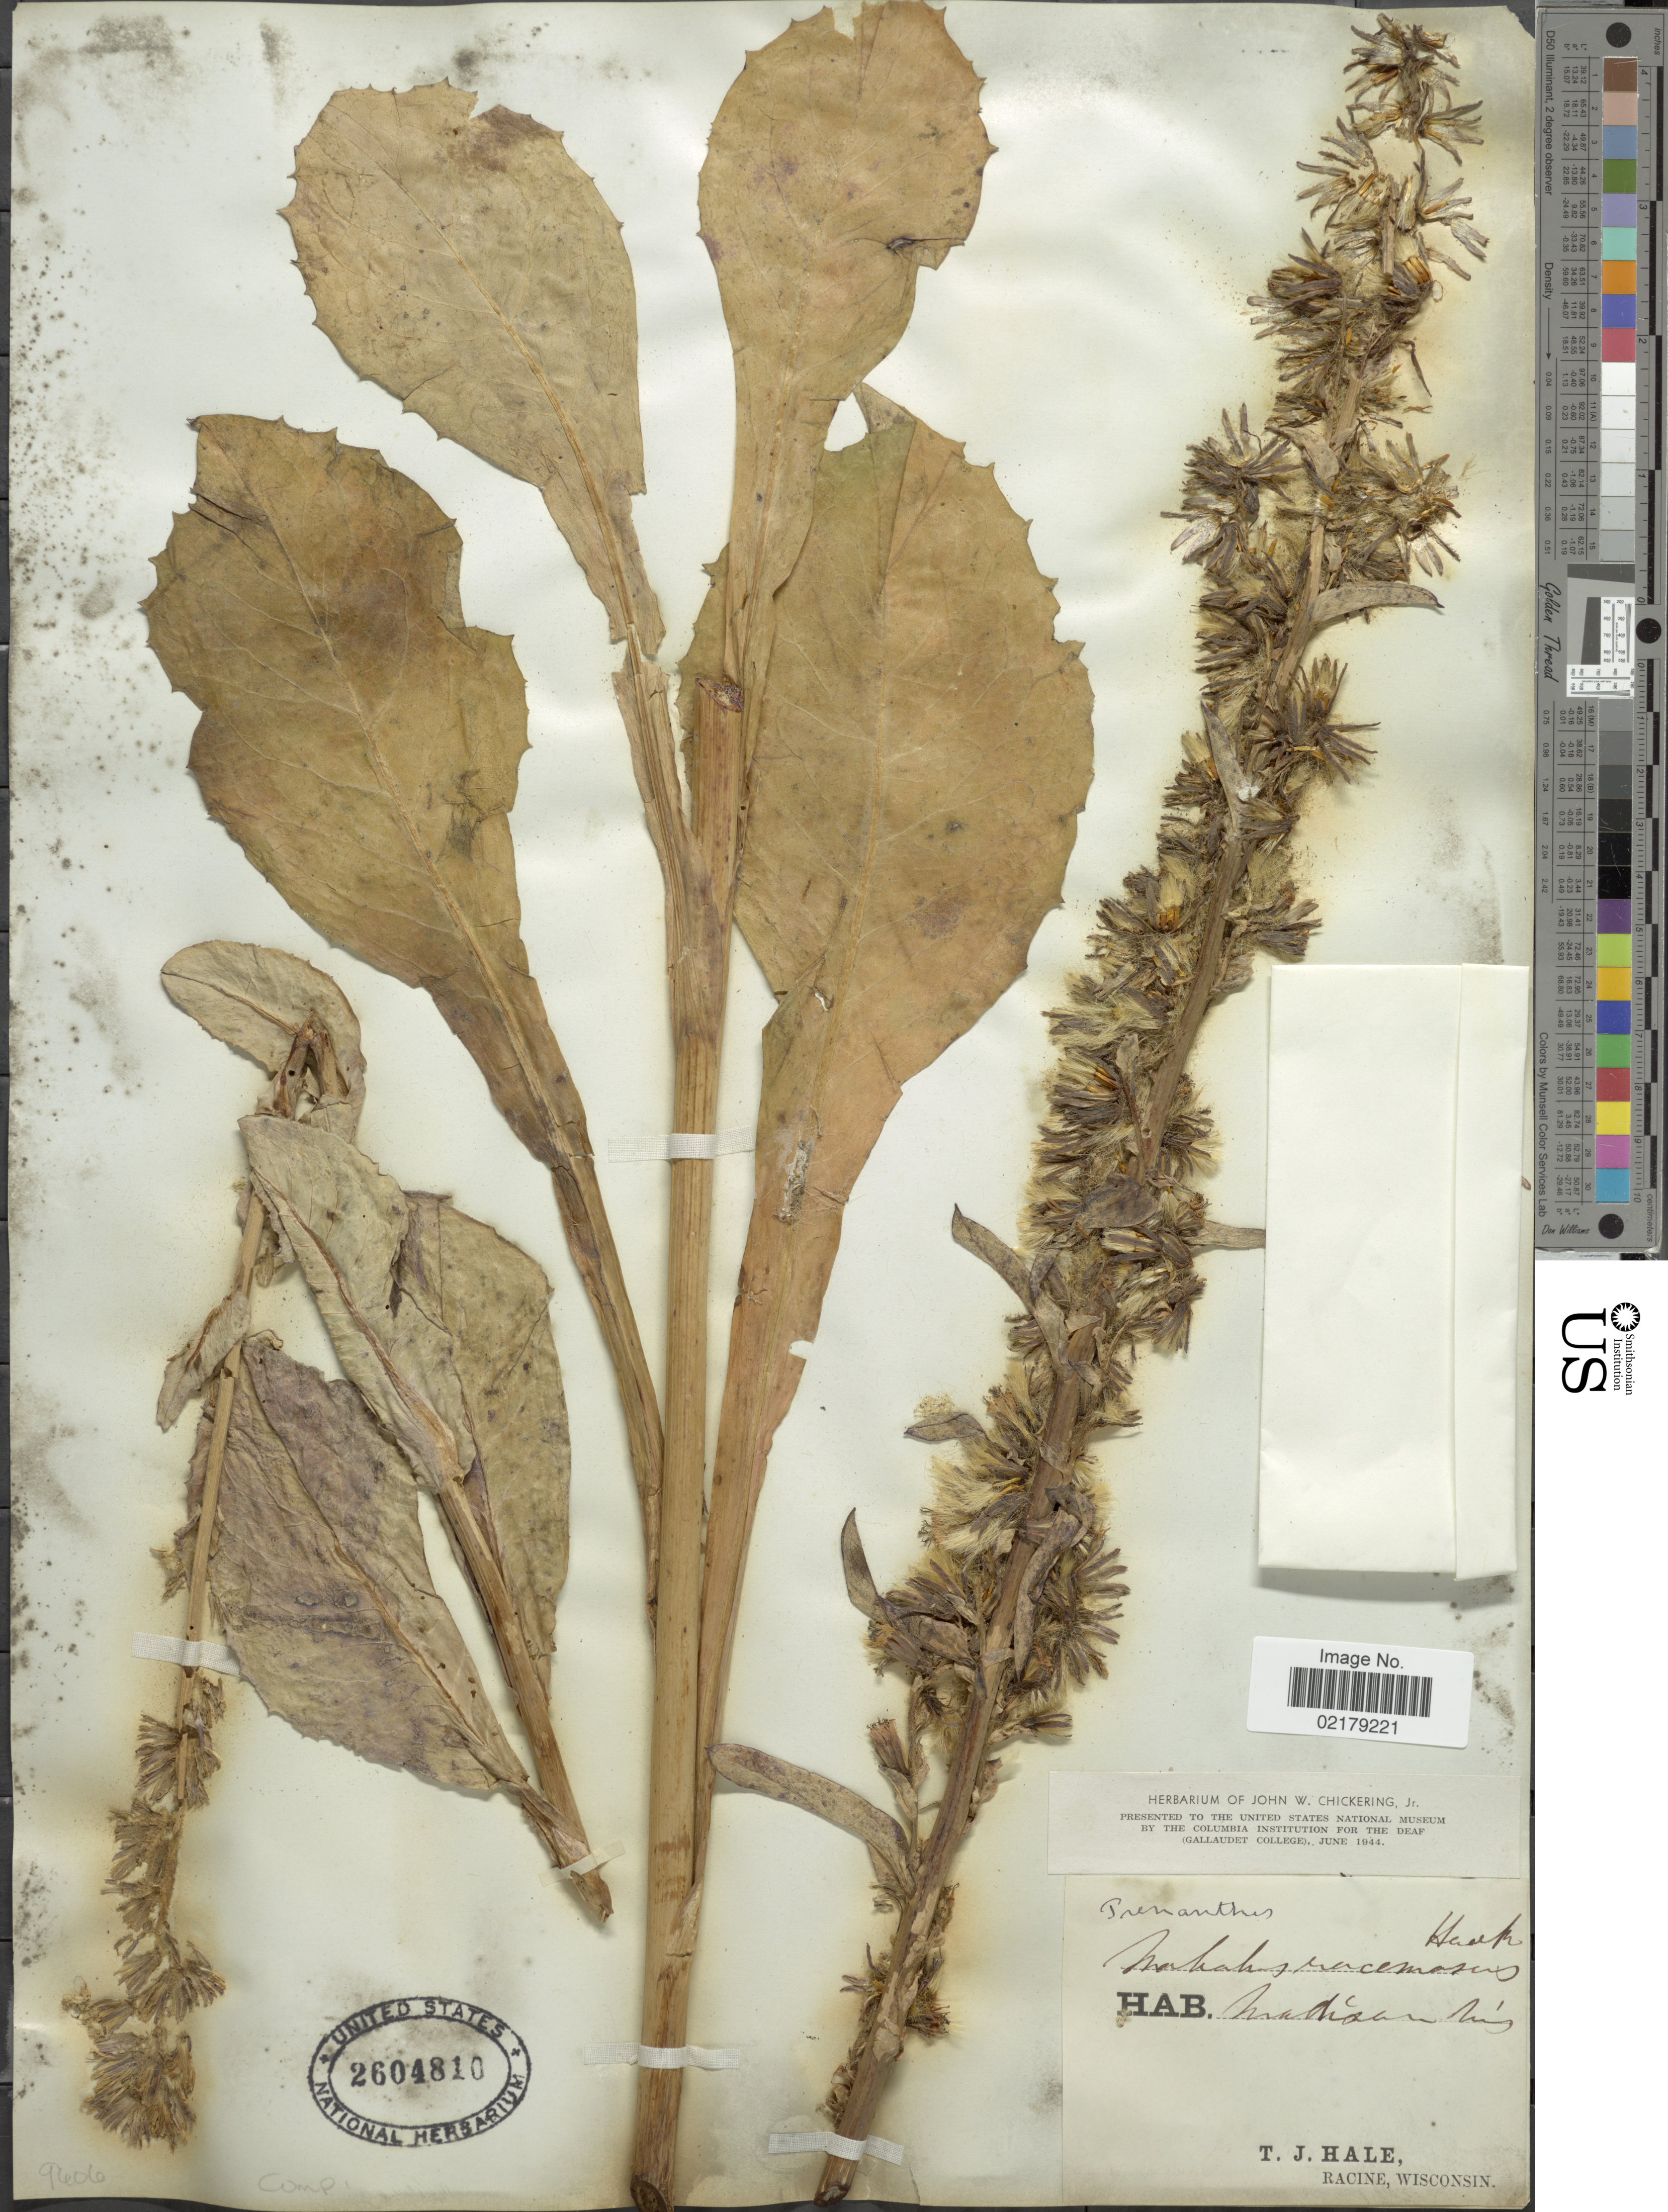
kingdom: Plantae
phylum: Tracheophyta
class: Magnoliopsida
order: Asterales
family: Asteraceae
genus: Nabalus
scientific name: Nabalus racemosus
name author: (Michx.) Hook.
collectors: T. Hale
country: United States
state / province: Wisconsin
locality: Madison.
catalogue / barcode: US 2604810